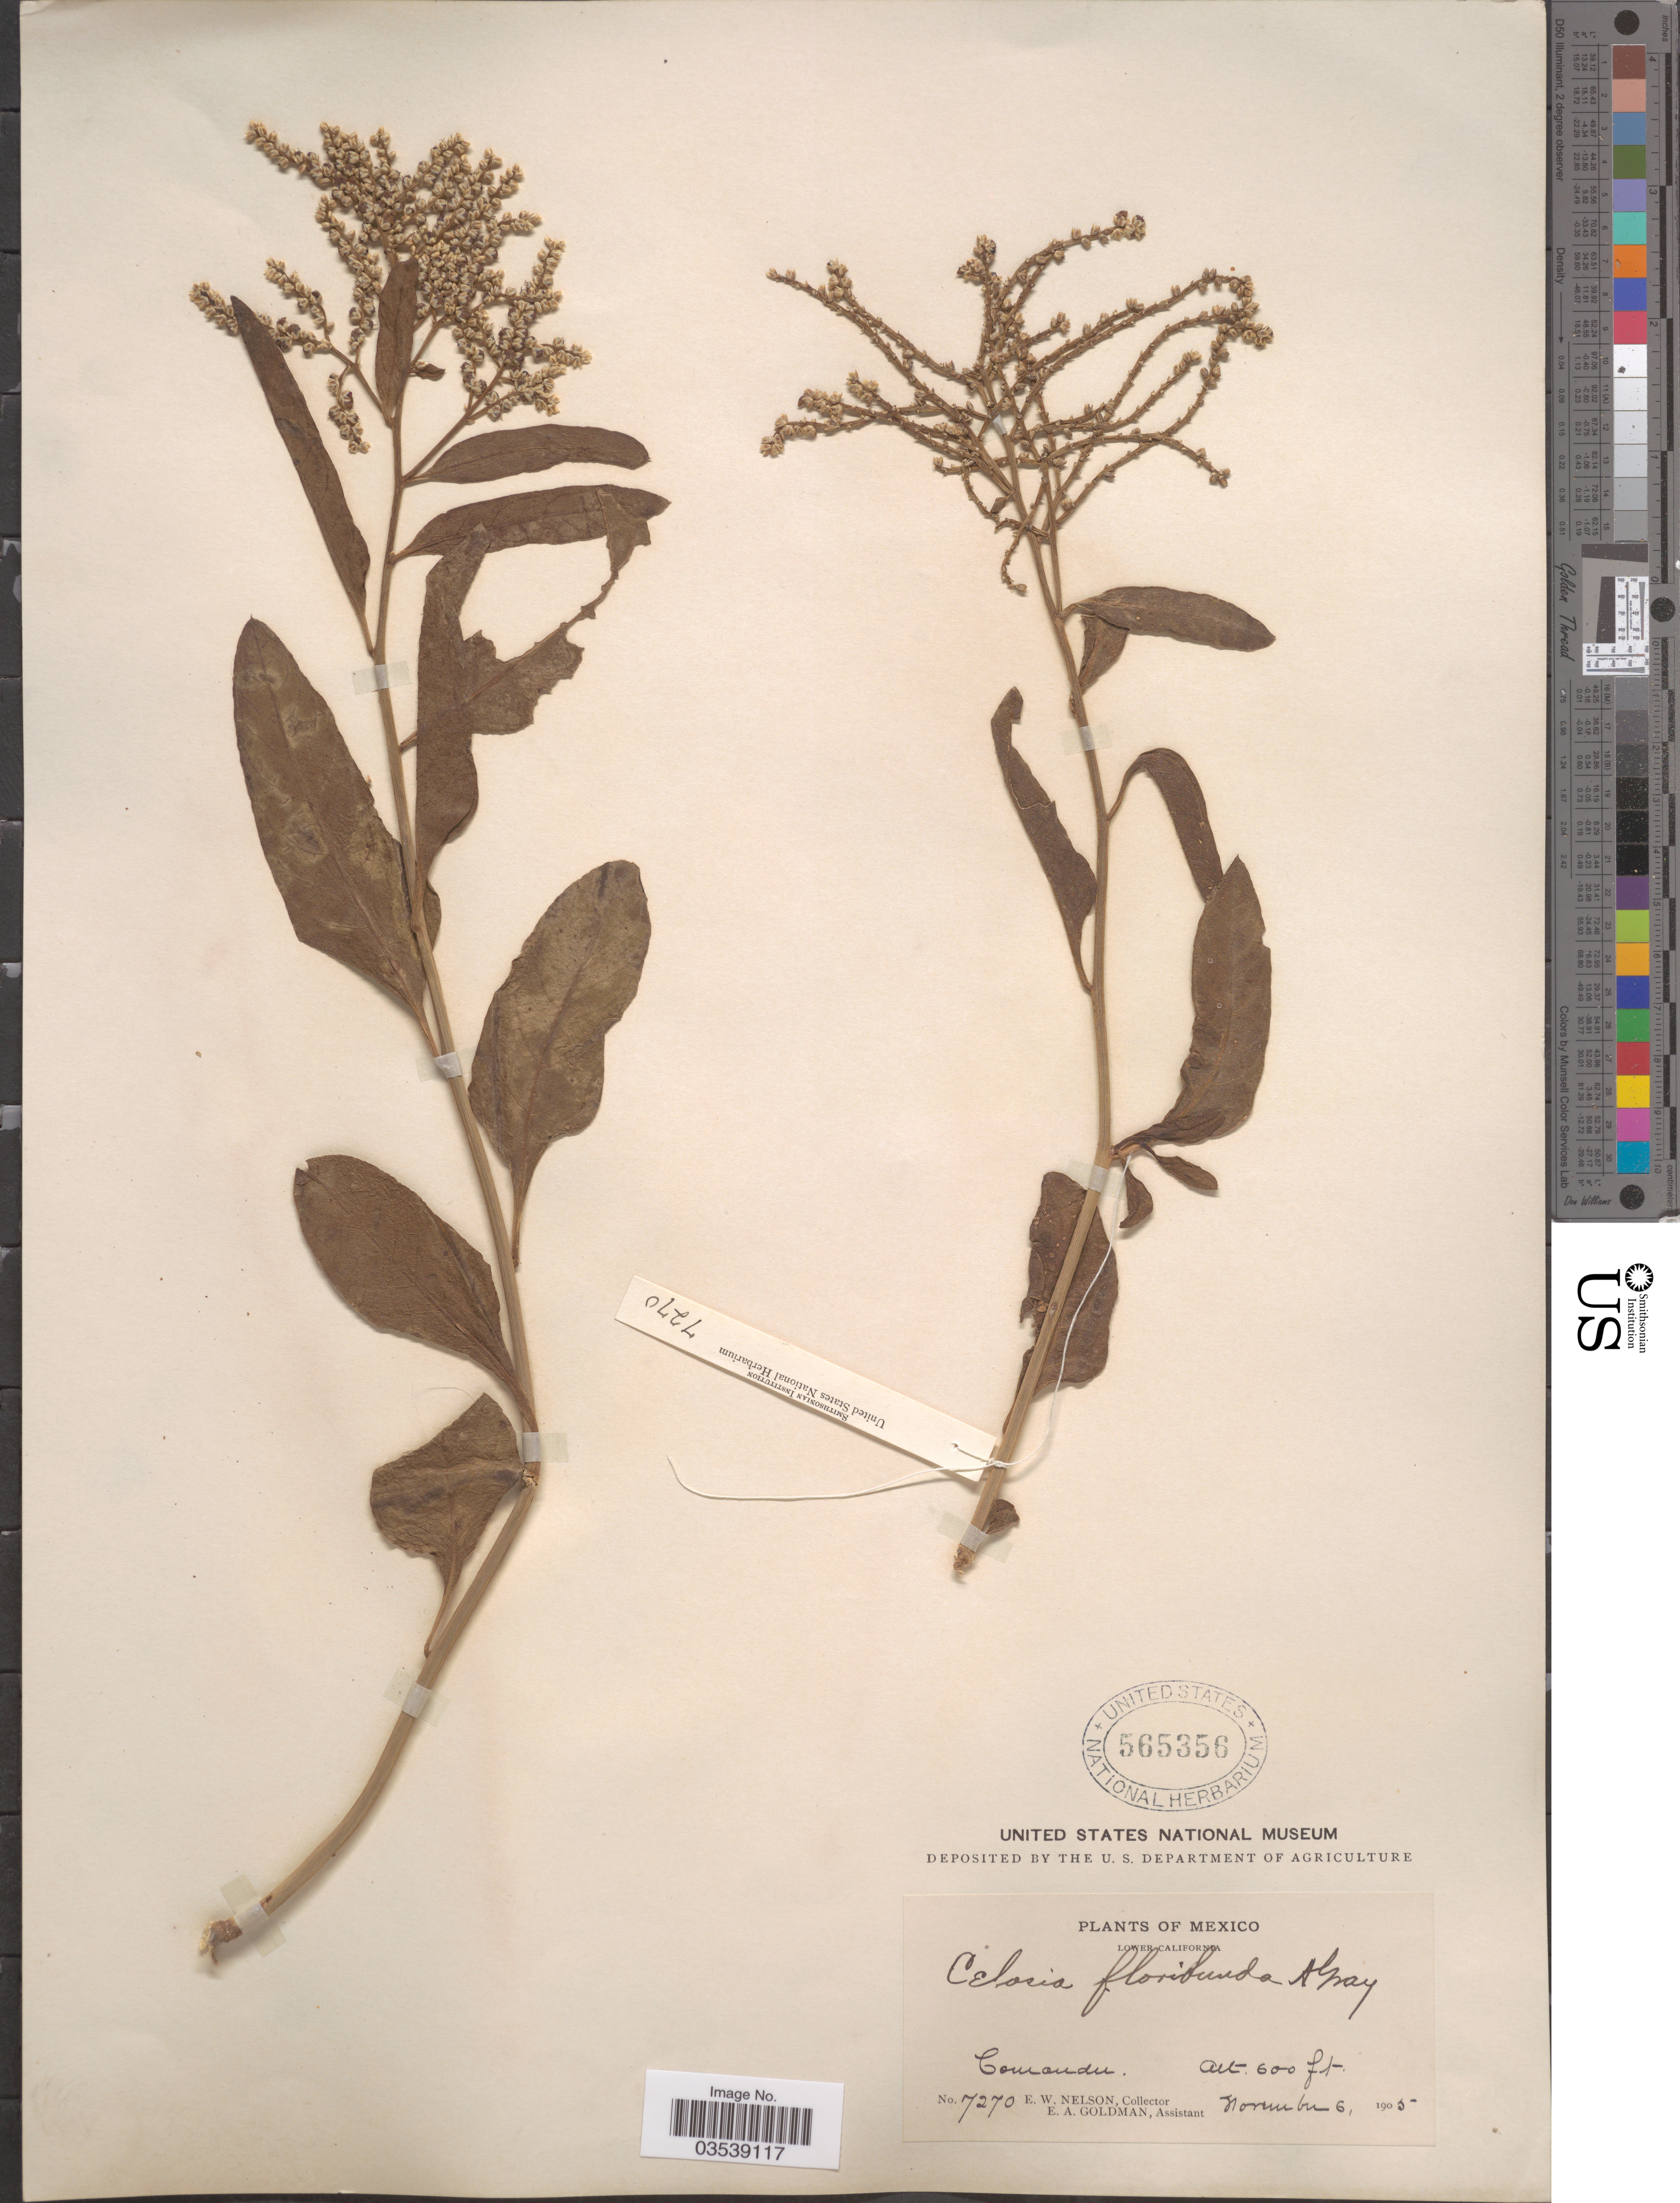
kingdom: Plantae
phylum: Tracheophyta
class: Magnoliopsida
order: Caryophyllales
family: Amaranthaceae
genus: Celosia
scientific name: Celosia floribunda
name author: A. Gray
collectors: E. W. Nelson & E. A. Goldman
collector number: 7270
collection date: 1905-11-06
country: Mexico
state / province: Baja California Sur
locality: Lower California. Comondu.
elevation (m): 183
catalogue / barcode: US 565356